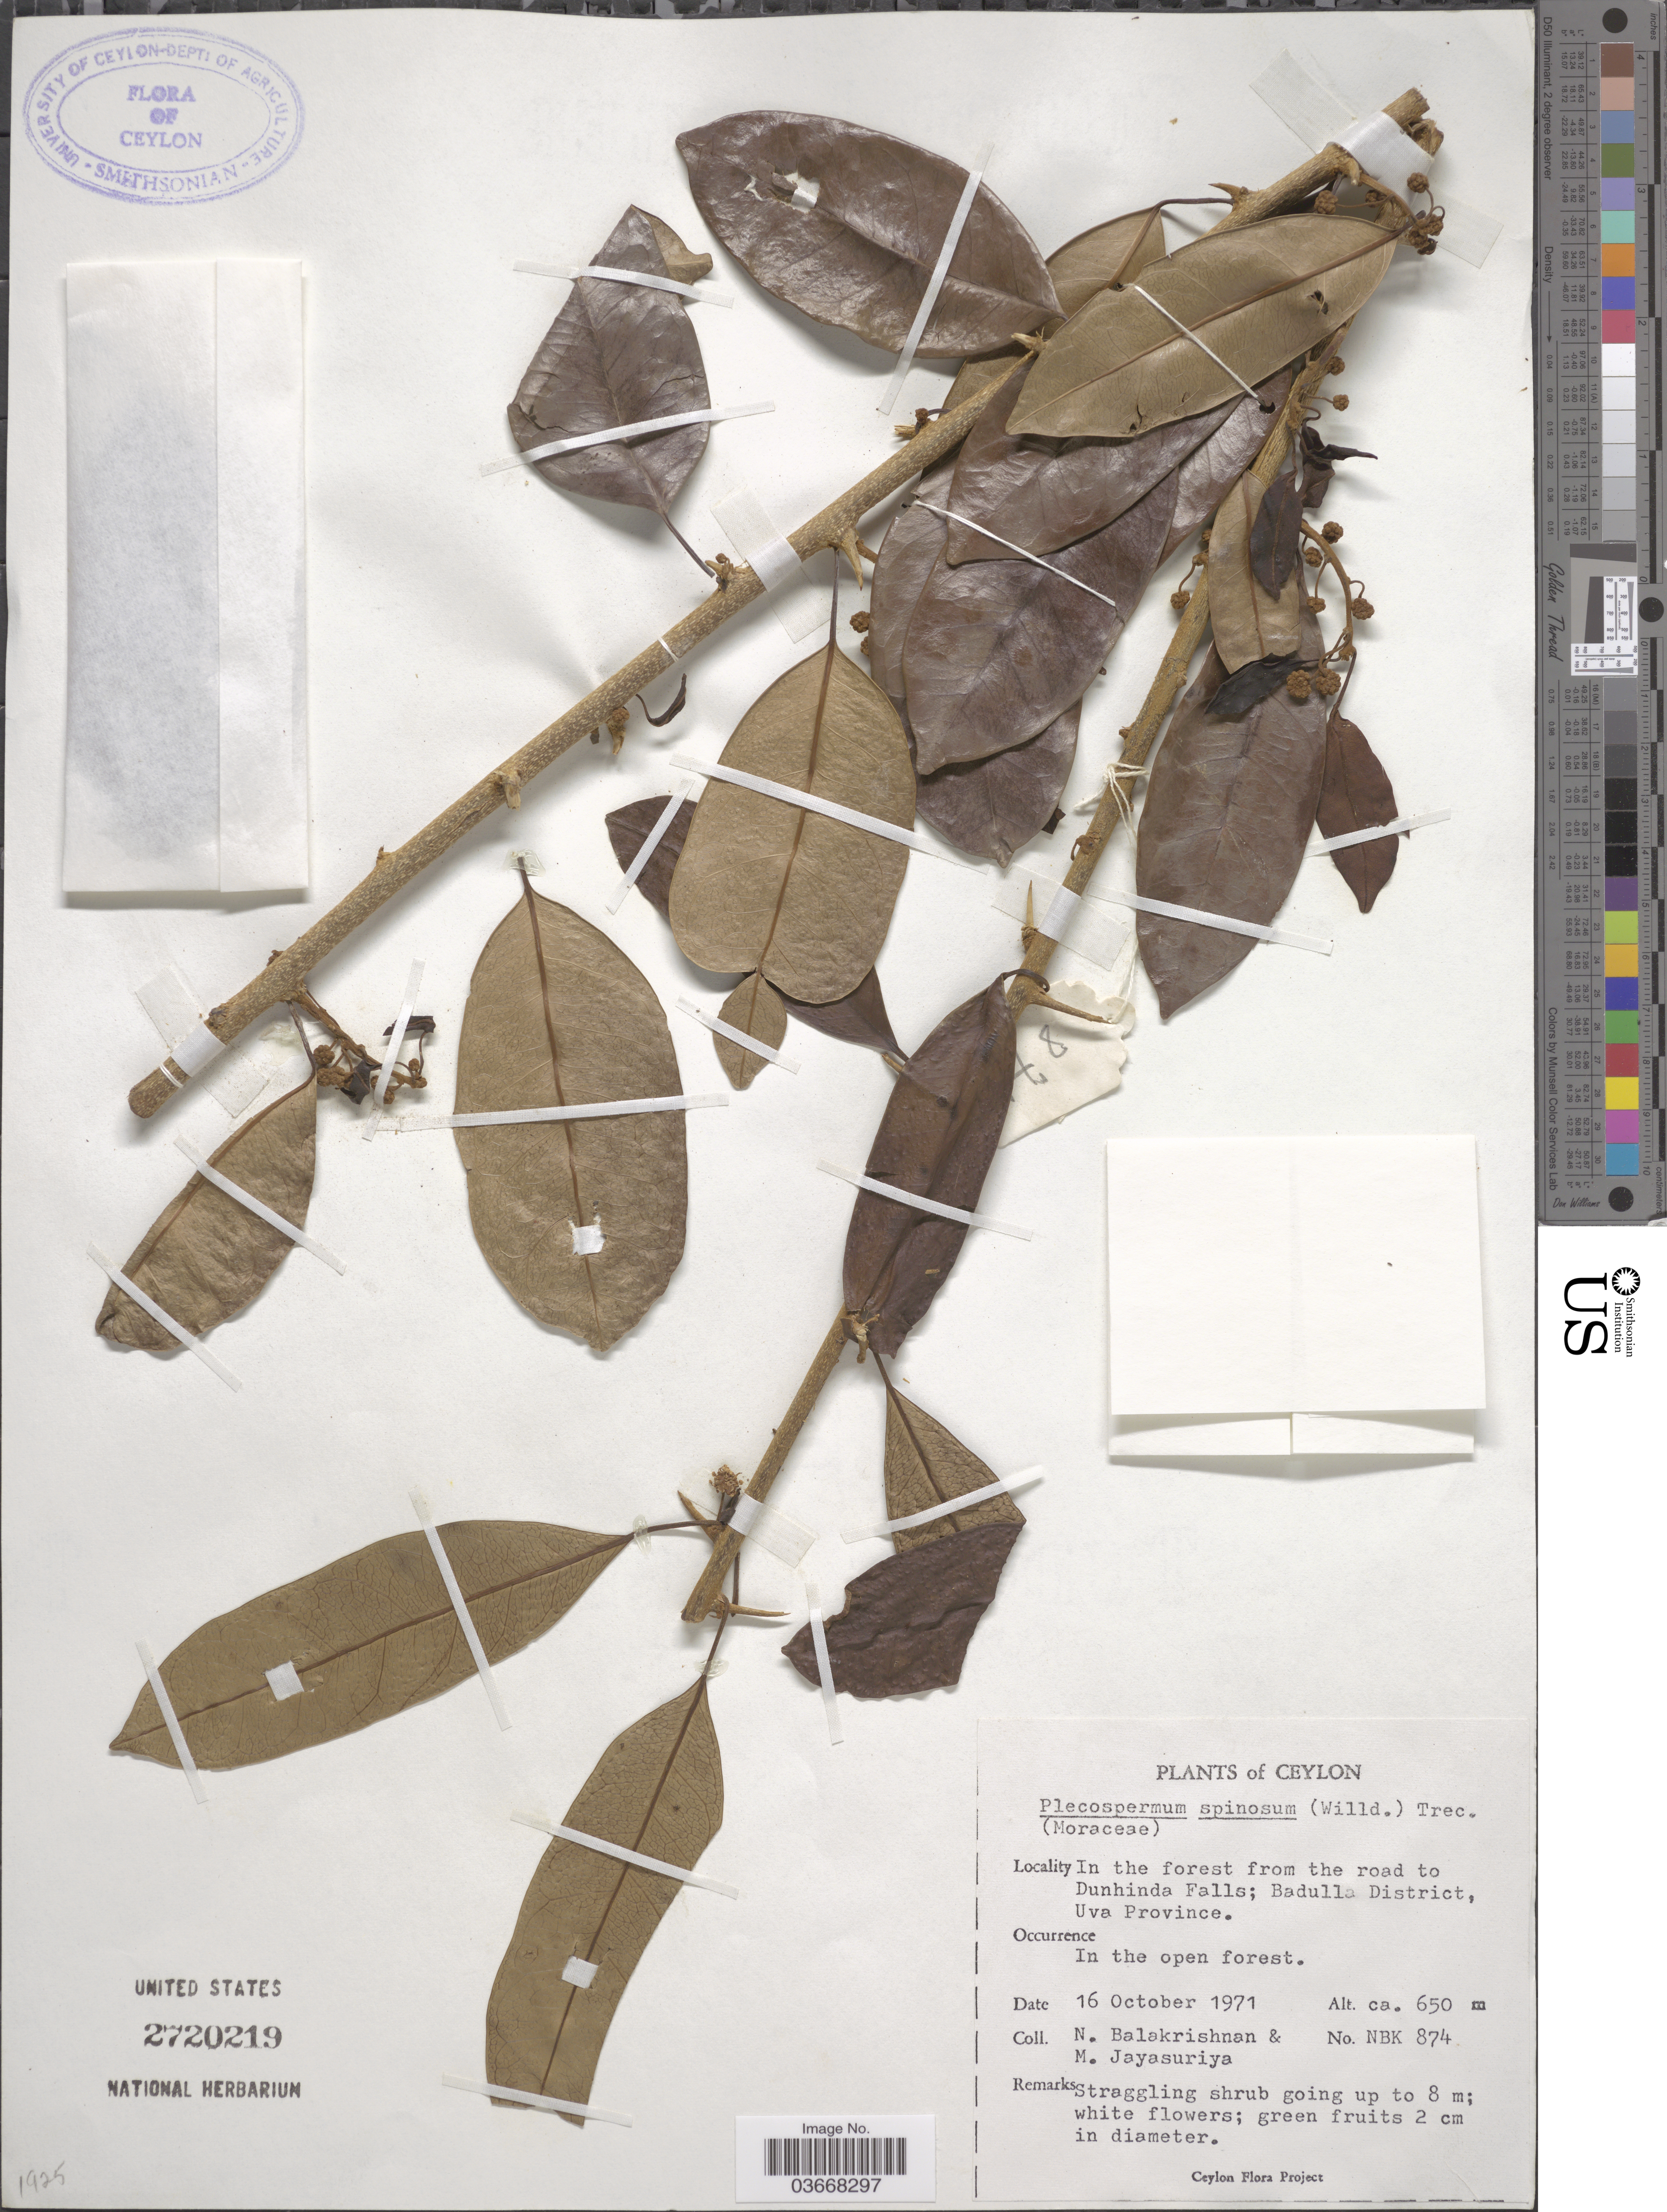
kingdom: Plantae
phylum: Tracheophyta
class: Magnoliopsida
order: Rosales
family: Moraceae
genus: Maclura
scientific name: Maclura spinosa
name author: (Willd.) C.C. Berg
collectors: N. Balakrishnan & M. Jayasuriya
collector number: NBK 874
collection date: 1971-10-16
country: Sri Lanka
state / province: Uva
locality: Ceylon. In the forest from the road to Dunhinda Falls; Badulla District.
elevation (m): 650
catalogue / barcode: US 2720219